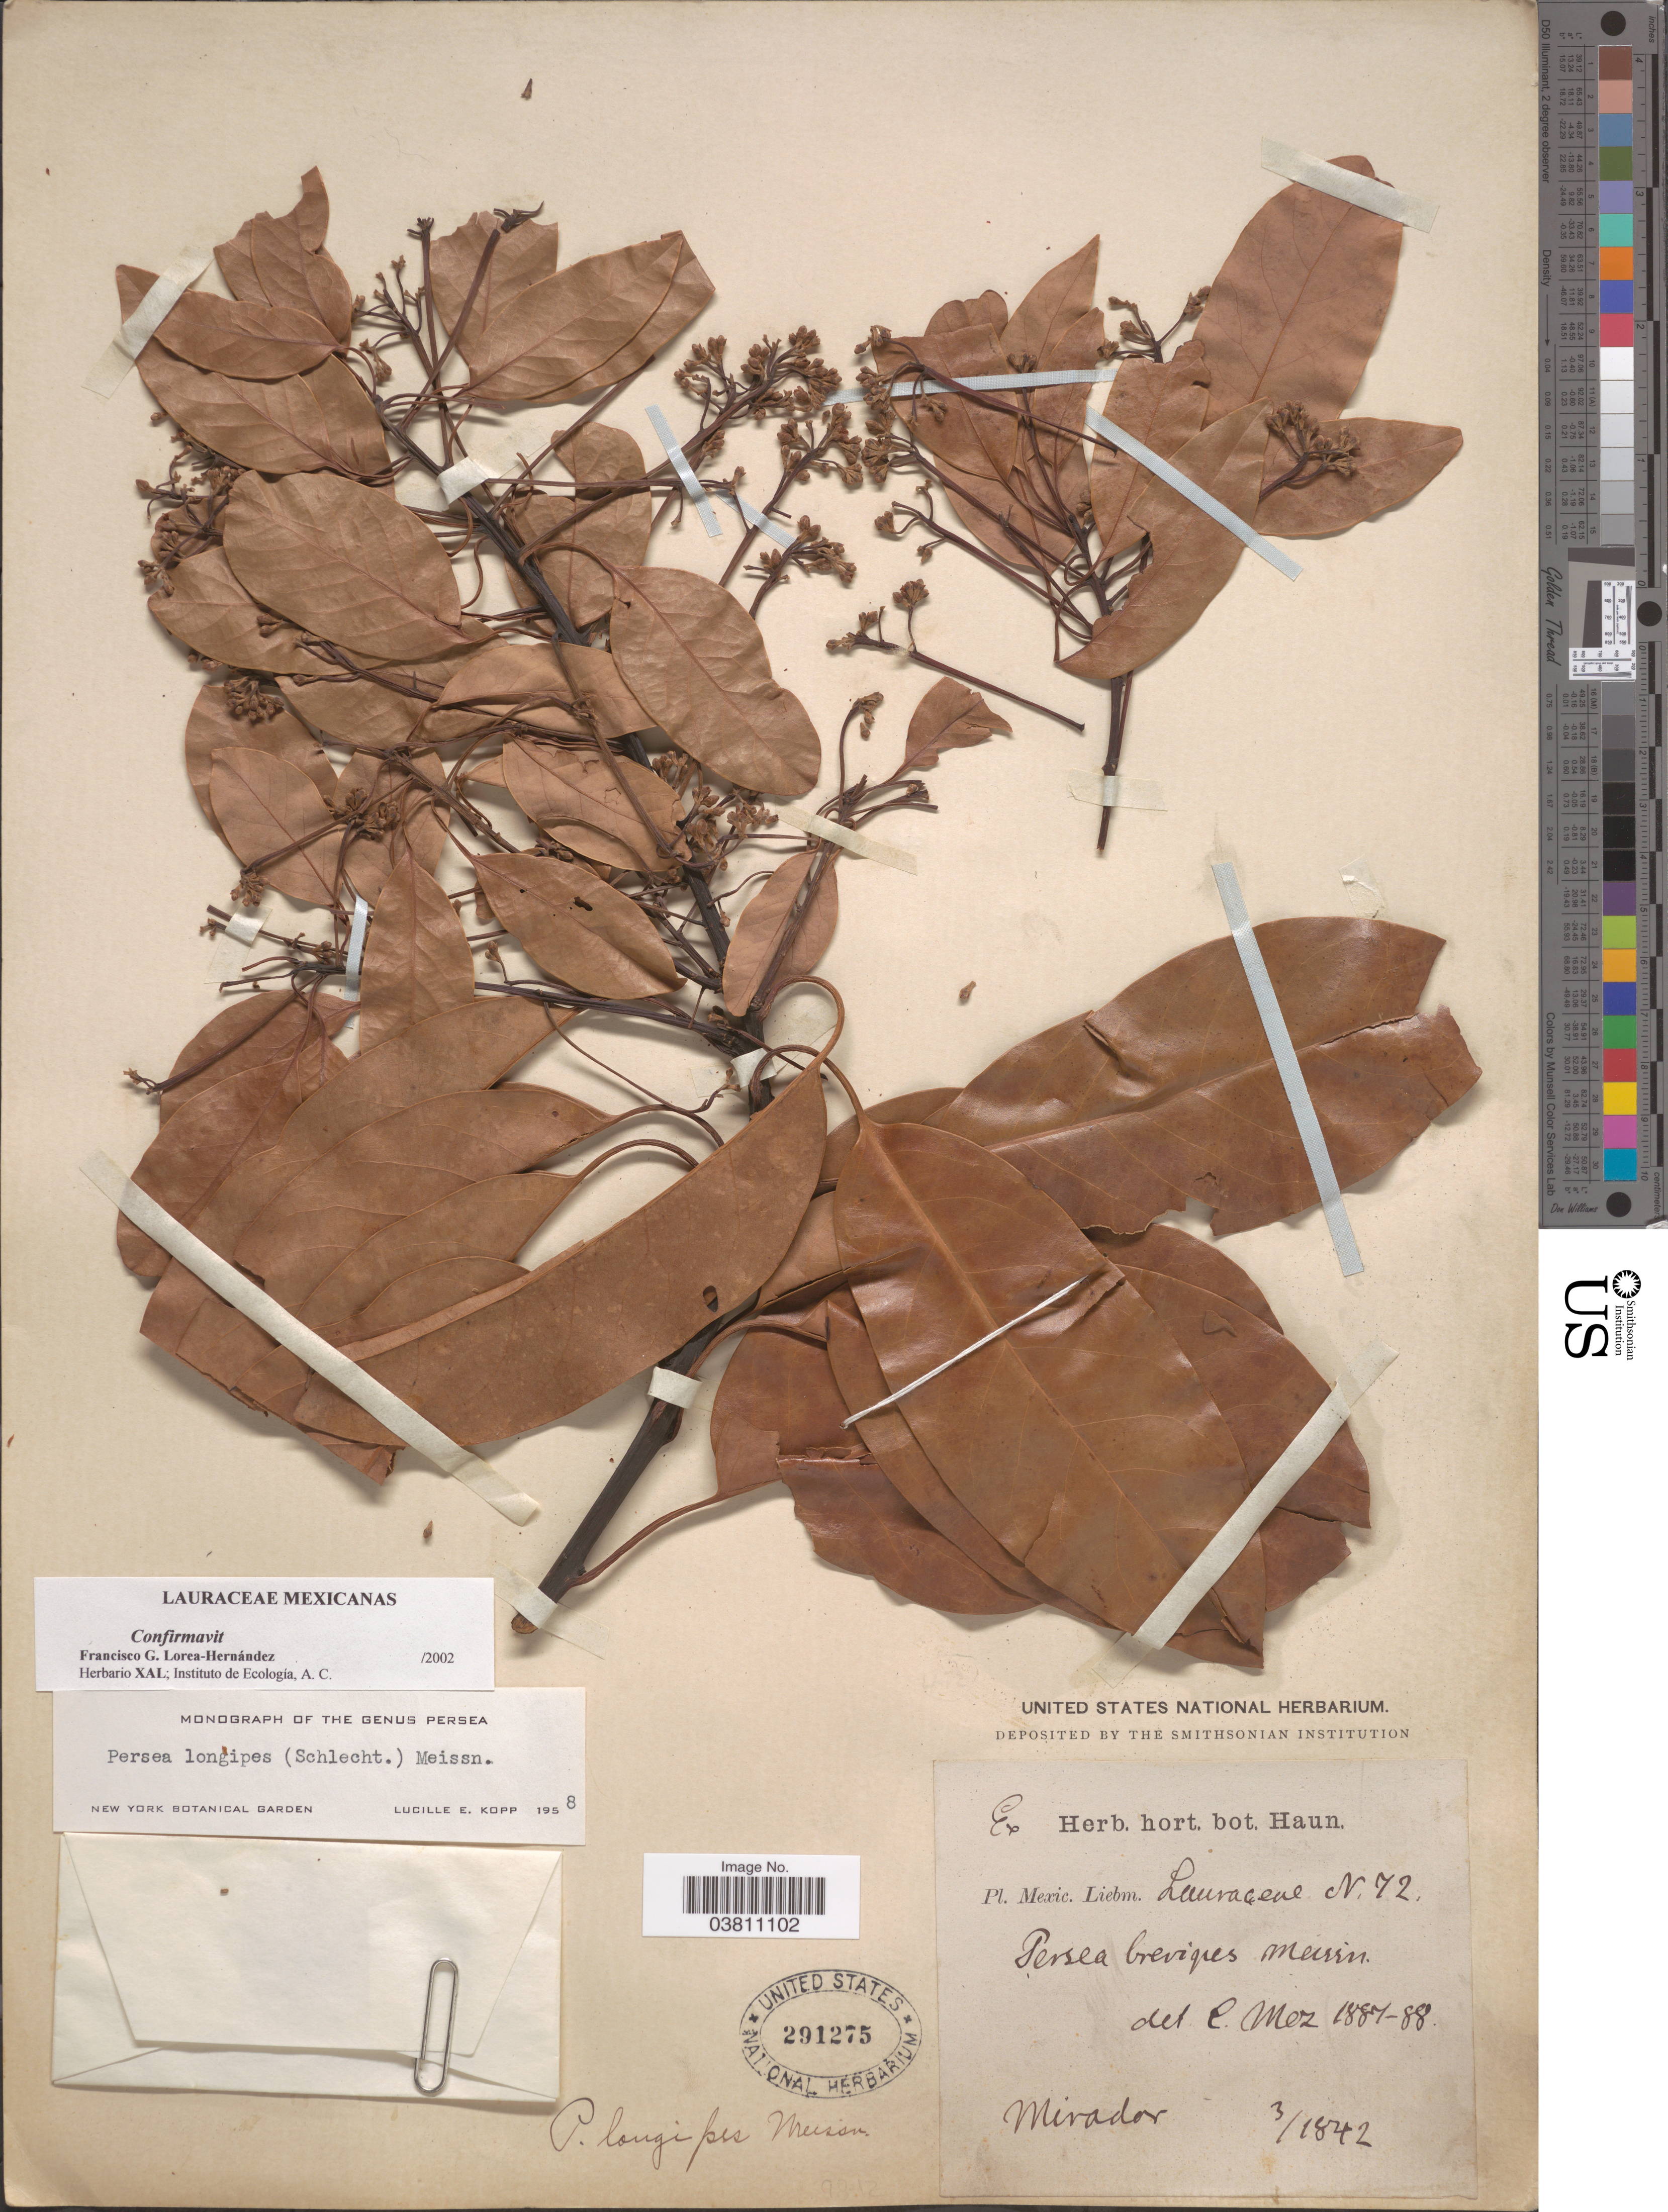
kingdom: Plantae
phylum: Tracheophyta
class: Magnoliopsida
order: Laurales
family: Lauraceae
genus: Persea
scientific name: Persea longipes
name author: (Schltdl.) Meisn.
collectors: Liebm.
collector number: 72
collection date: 1842-03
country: Mexico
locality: Mirador.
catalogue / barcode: US 291275